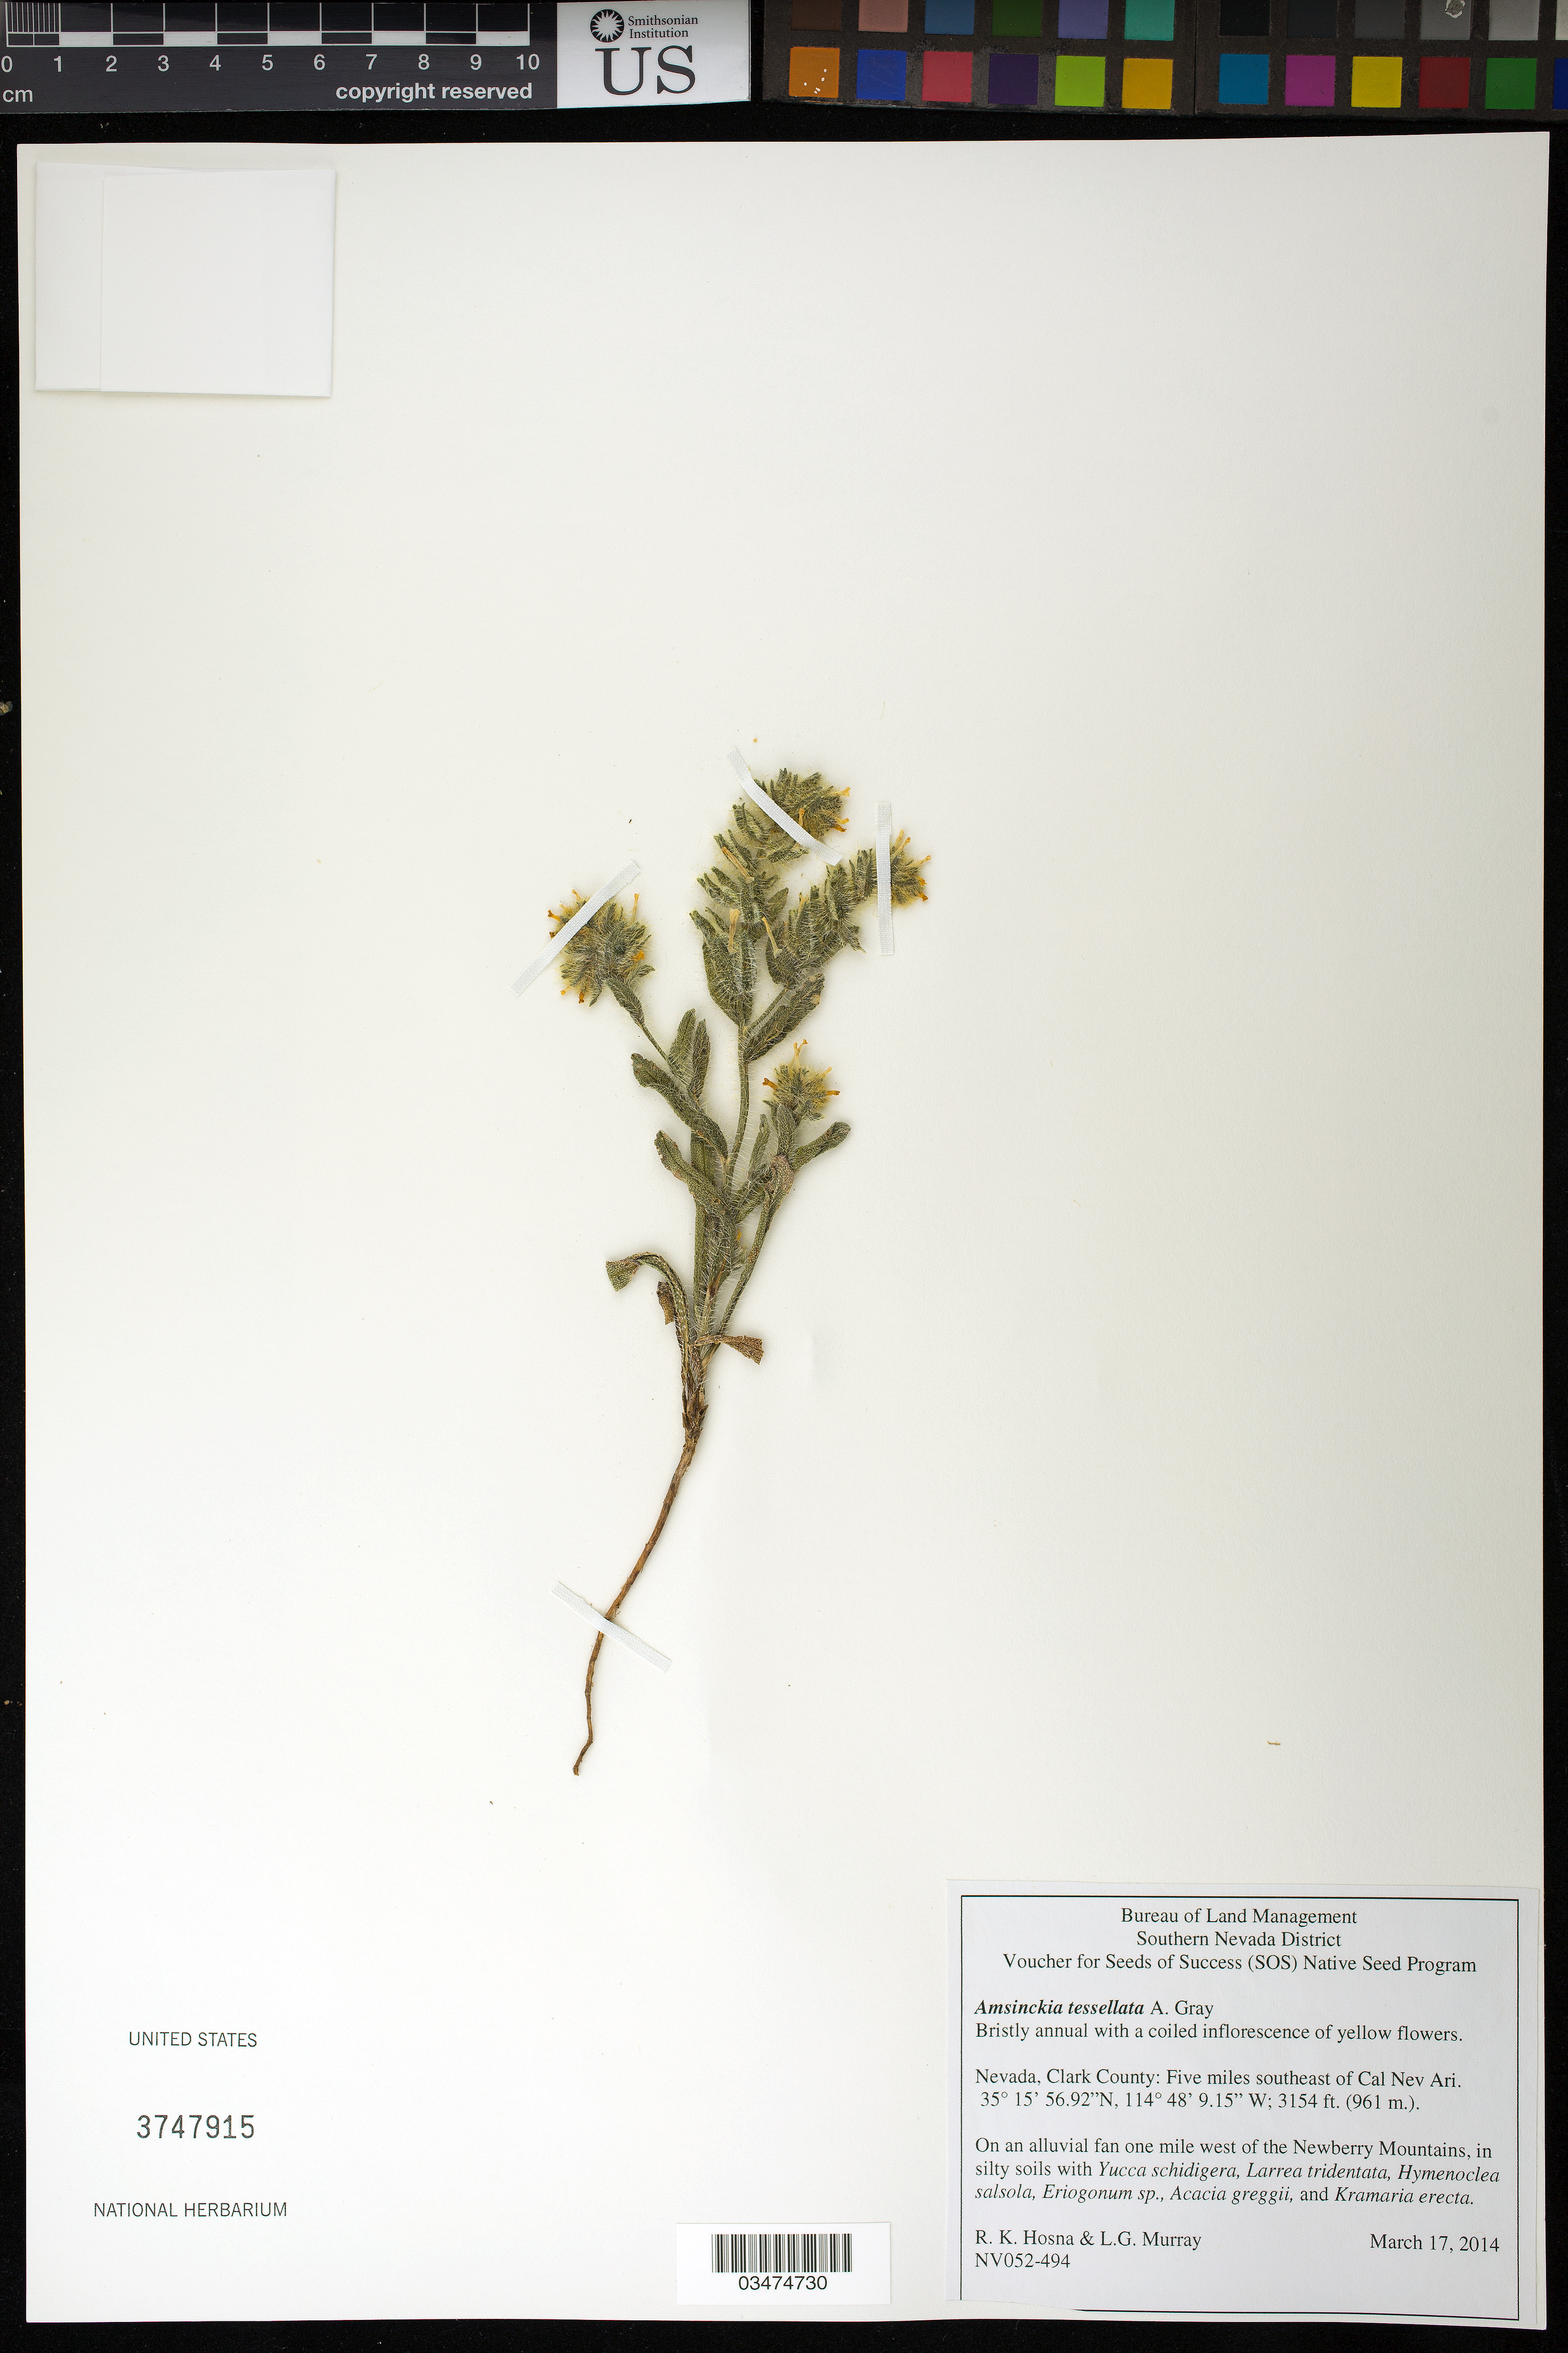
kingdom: Plantae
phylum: Tracheophyta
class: Magnoliopsida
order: Boraginales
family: Boraginaceae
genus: Amsinckia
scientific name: Amsinckia tessellata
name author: A. Gray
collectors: R. Hosna & L. Murray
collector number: NV052-494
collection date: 2014-03-17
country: United States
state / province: Nevada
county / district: Clark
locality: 5 mi. SE of Cal Nev Ari.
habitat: Alluvial fan, silty soils.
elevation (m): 961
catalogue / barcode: US 3747915